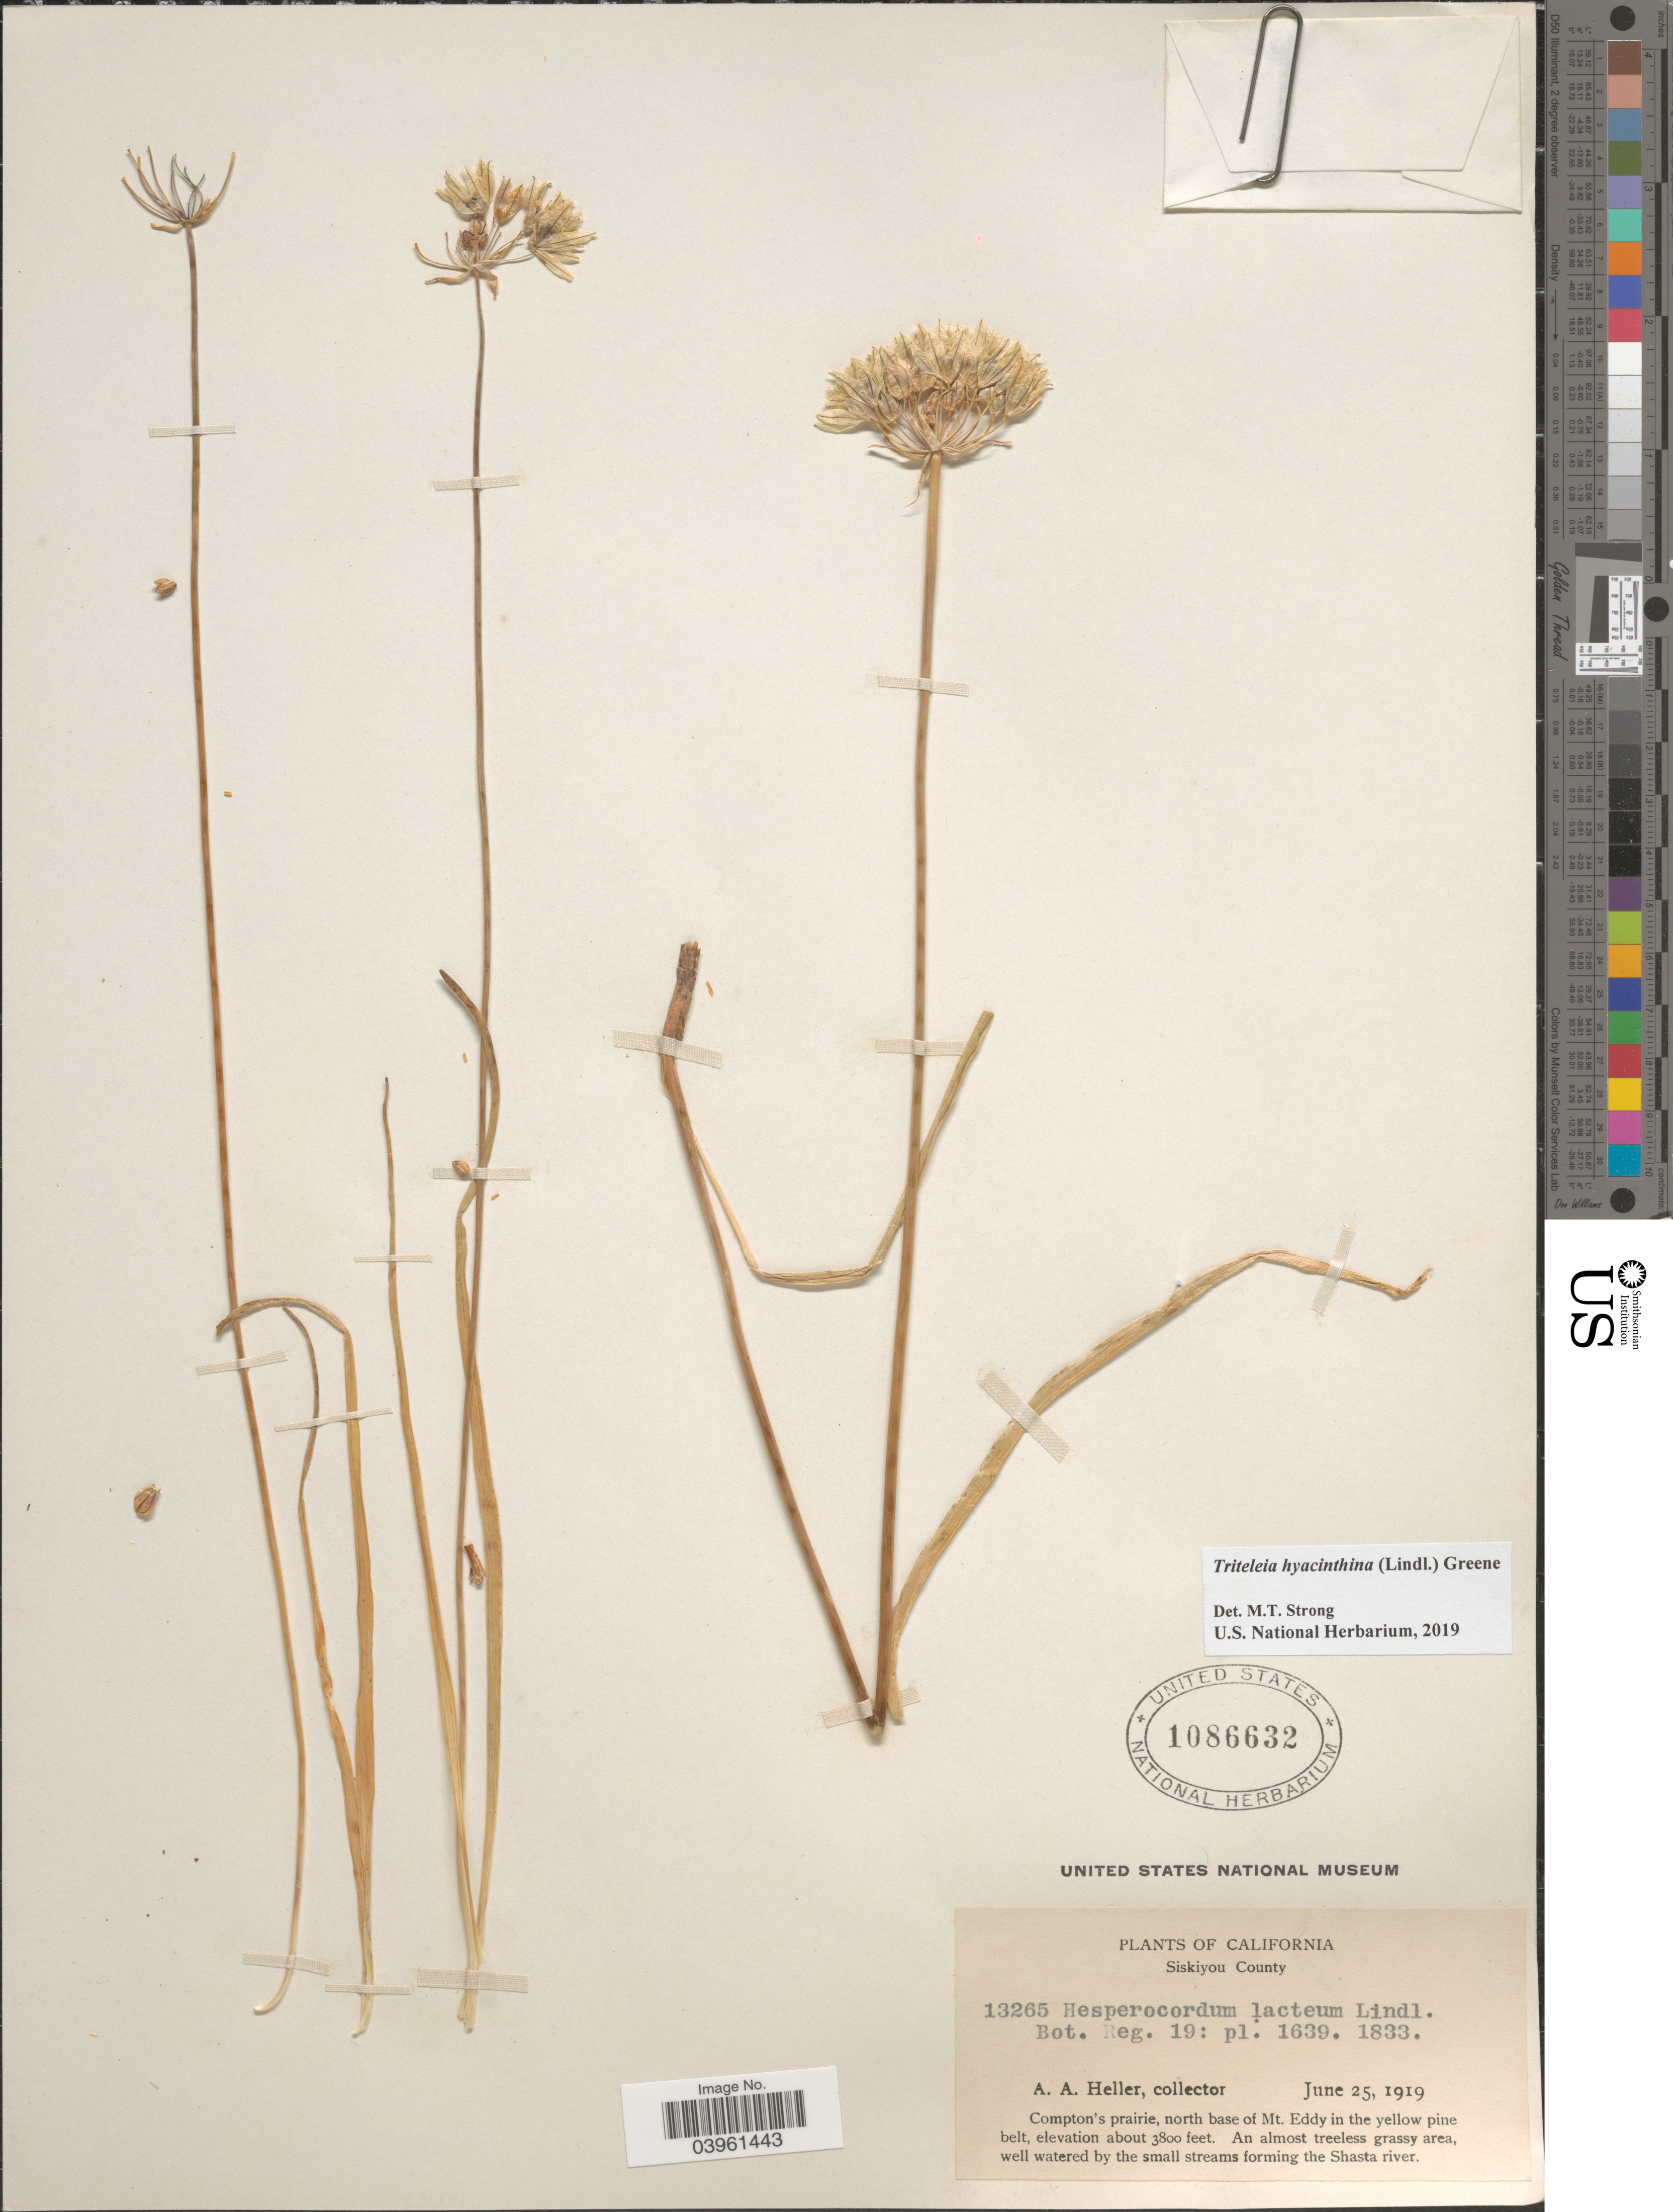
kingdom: Plantae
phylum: Tracheophyta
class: Liliopsida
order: Asparagales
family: Asparagaceae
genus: Triteleia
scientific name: Triteleia hyacinthina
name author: (Lindl.) Greene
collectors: A. A. Heller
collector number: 13265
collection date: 1919-06-25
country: United States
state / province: California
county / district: Siskiyou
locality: Siskiyou County. Compton's prairie, north base of Mt. Eddy in the yellow pine belt.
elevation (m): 1158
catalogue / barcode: US 1086632